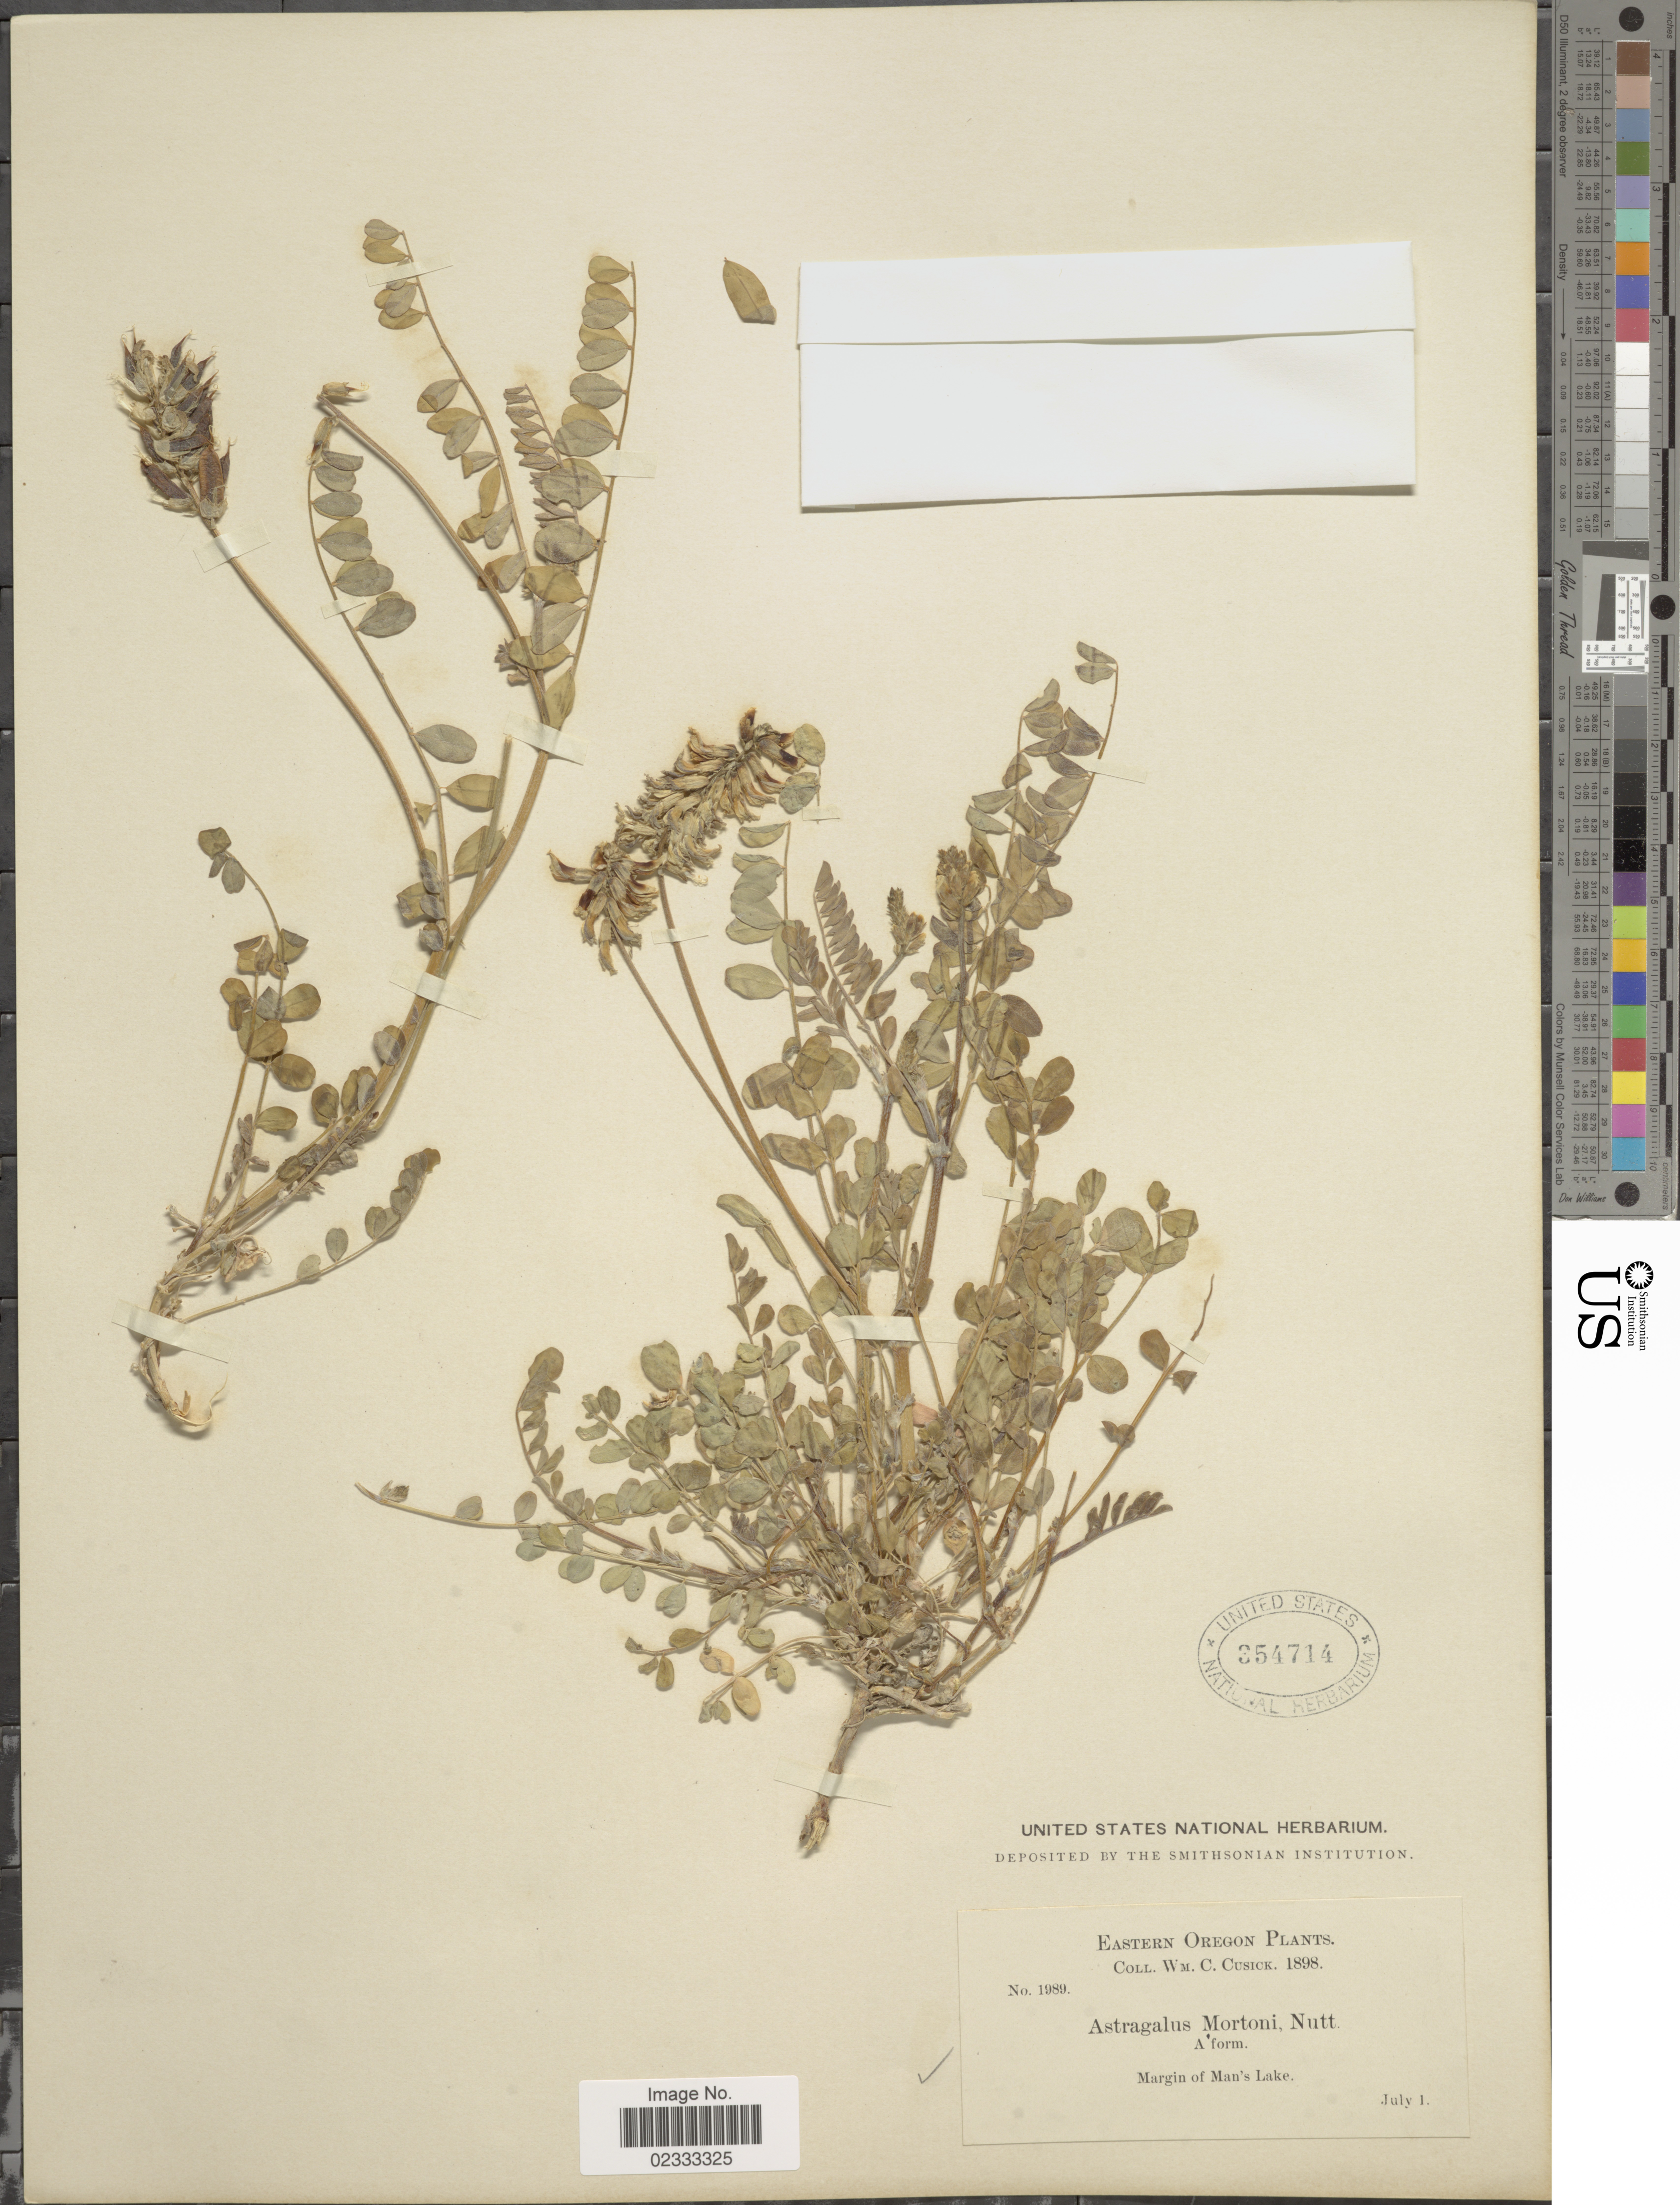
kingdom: Plantae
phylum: Tracheophyta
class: Magnoliopsida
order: Fabales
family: Fabaceae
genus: Astragalus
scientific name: Astragalus mortonii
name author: Nutt.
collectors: W. C. Cusick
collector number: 1989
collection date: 1898-07-01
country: United States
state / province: Oregon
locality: Eastern Oregon, margin of Man's Lake.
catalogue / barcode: US 354714